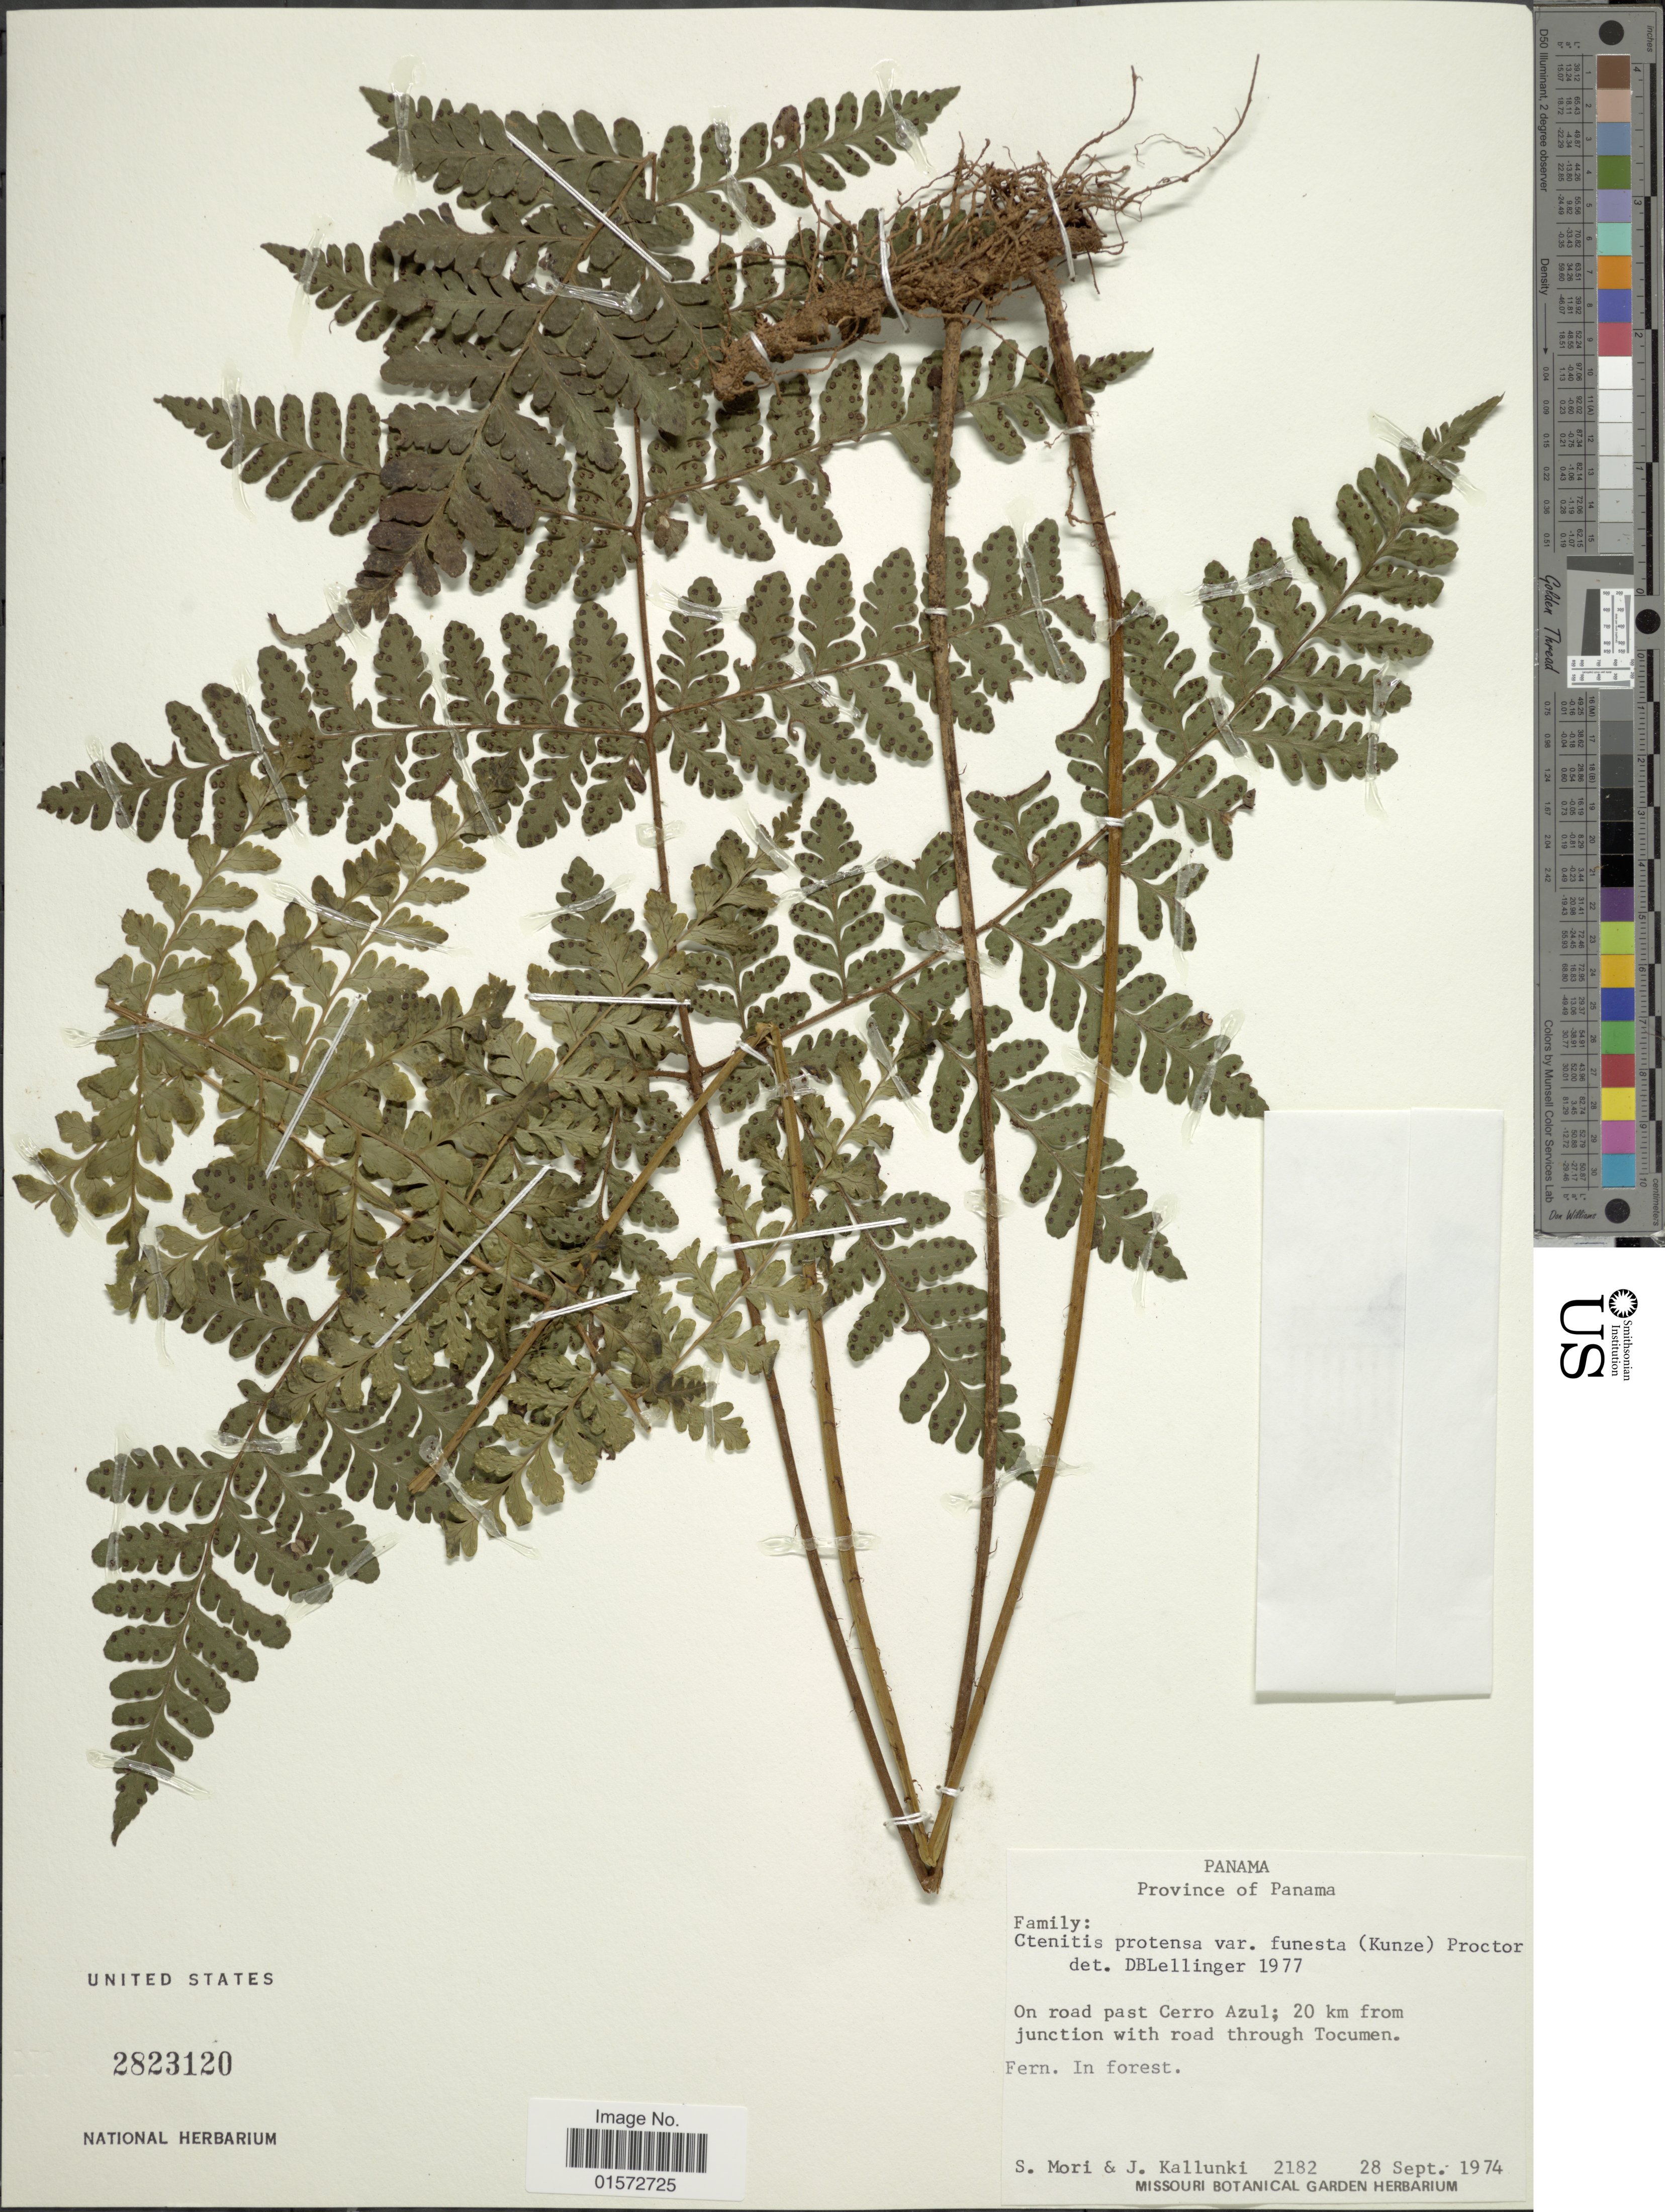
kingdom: Plantae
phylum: Tracheophyta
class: Polypodiopsida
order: Polypodiales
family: Tectariaceae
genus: Triplophyllum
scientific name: Triplophyllum funestum var. funestum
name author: (Kunze) Holttum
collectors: S. Mori & J. Kallunki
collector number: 2182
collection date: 1974-09-28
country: Panama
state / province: Panamá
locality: Province of Panama. On road past Cerro Azul; 20 km from junction with road through Tocumen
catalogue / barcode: US 2823120